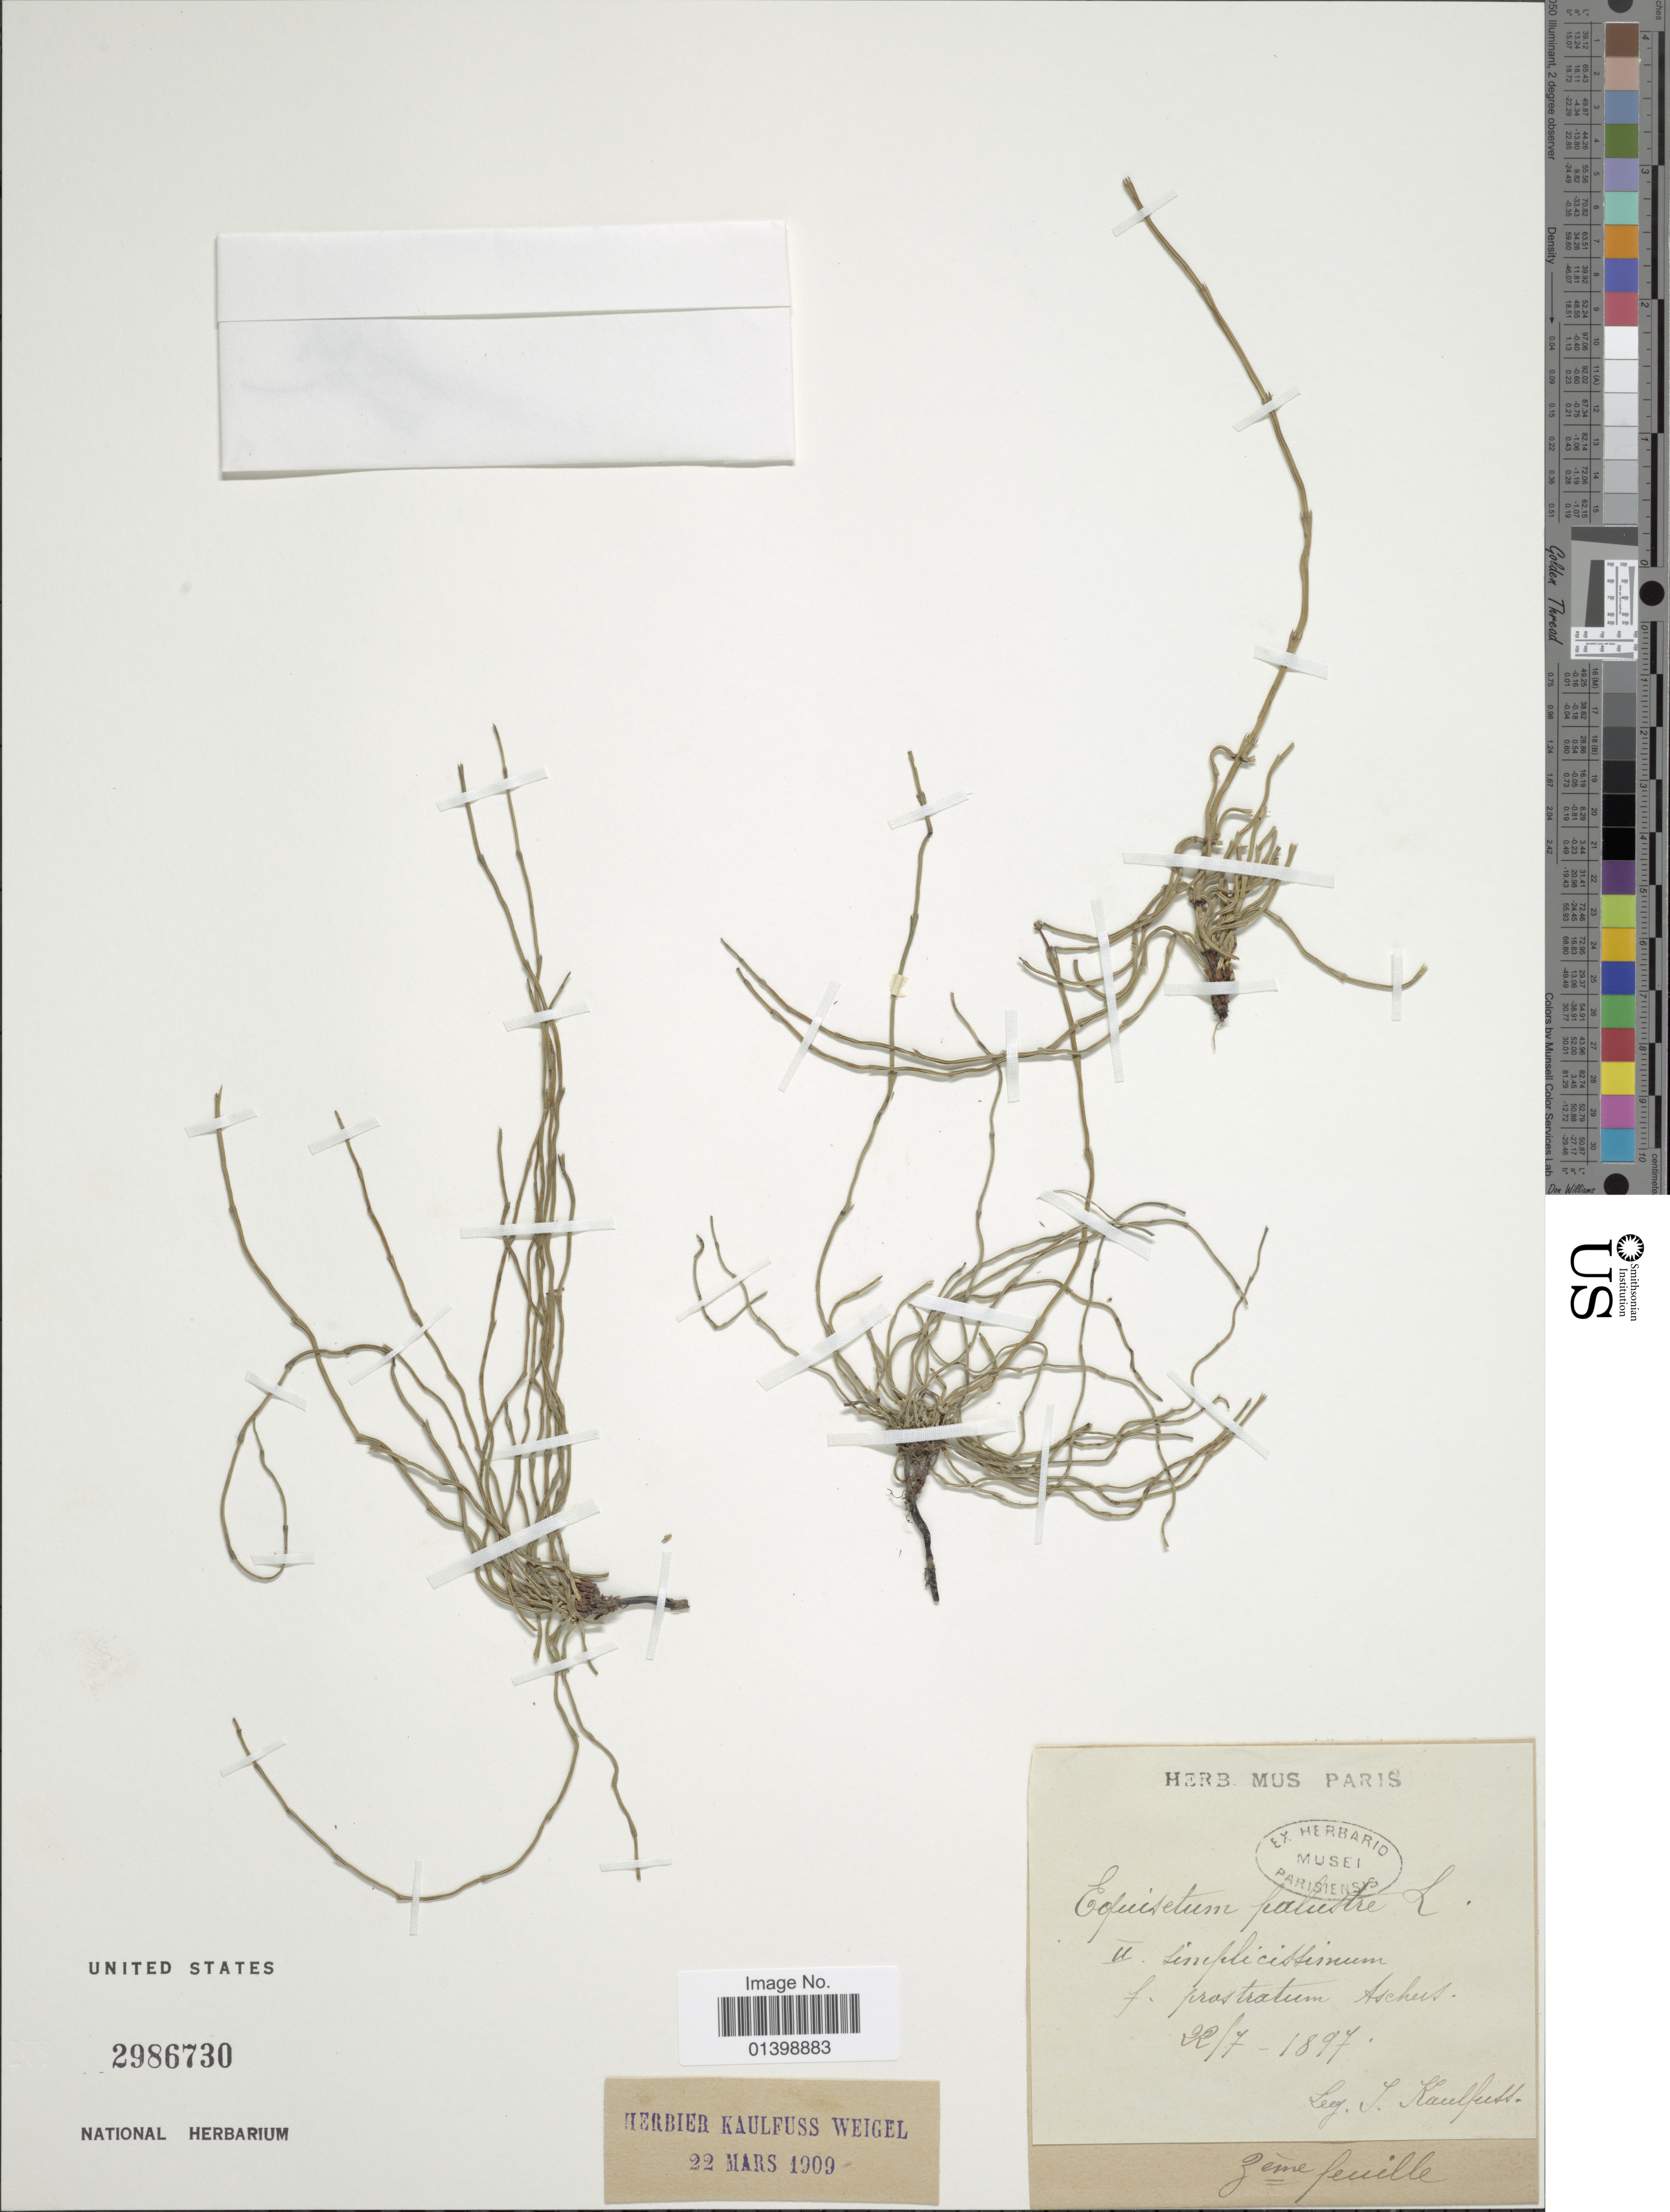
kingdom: Plantae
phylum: Tracheophyta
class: Polypodiopsida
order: Equisetales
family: Equisetaceae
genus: Equisetum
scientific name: Equisetum palustre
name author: L.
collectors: J. S. Kaulfuss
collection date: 1897-07-22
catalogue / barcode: US 2986730